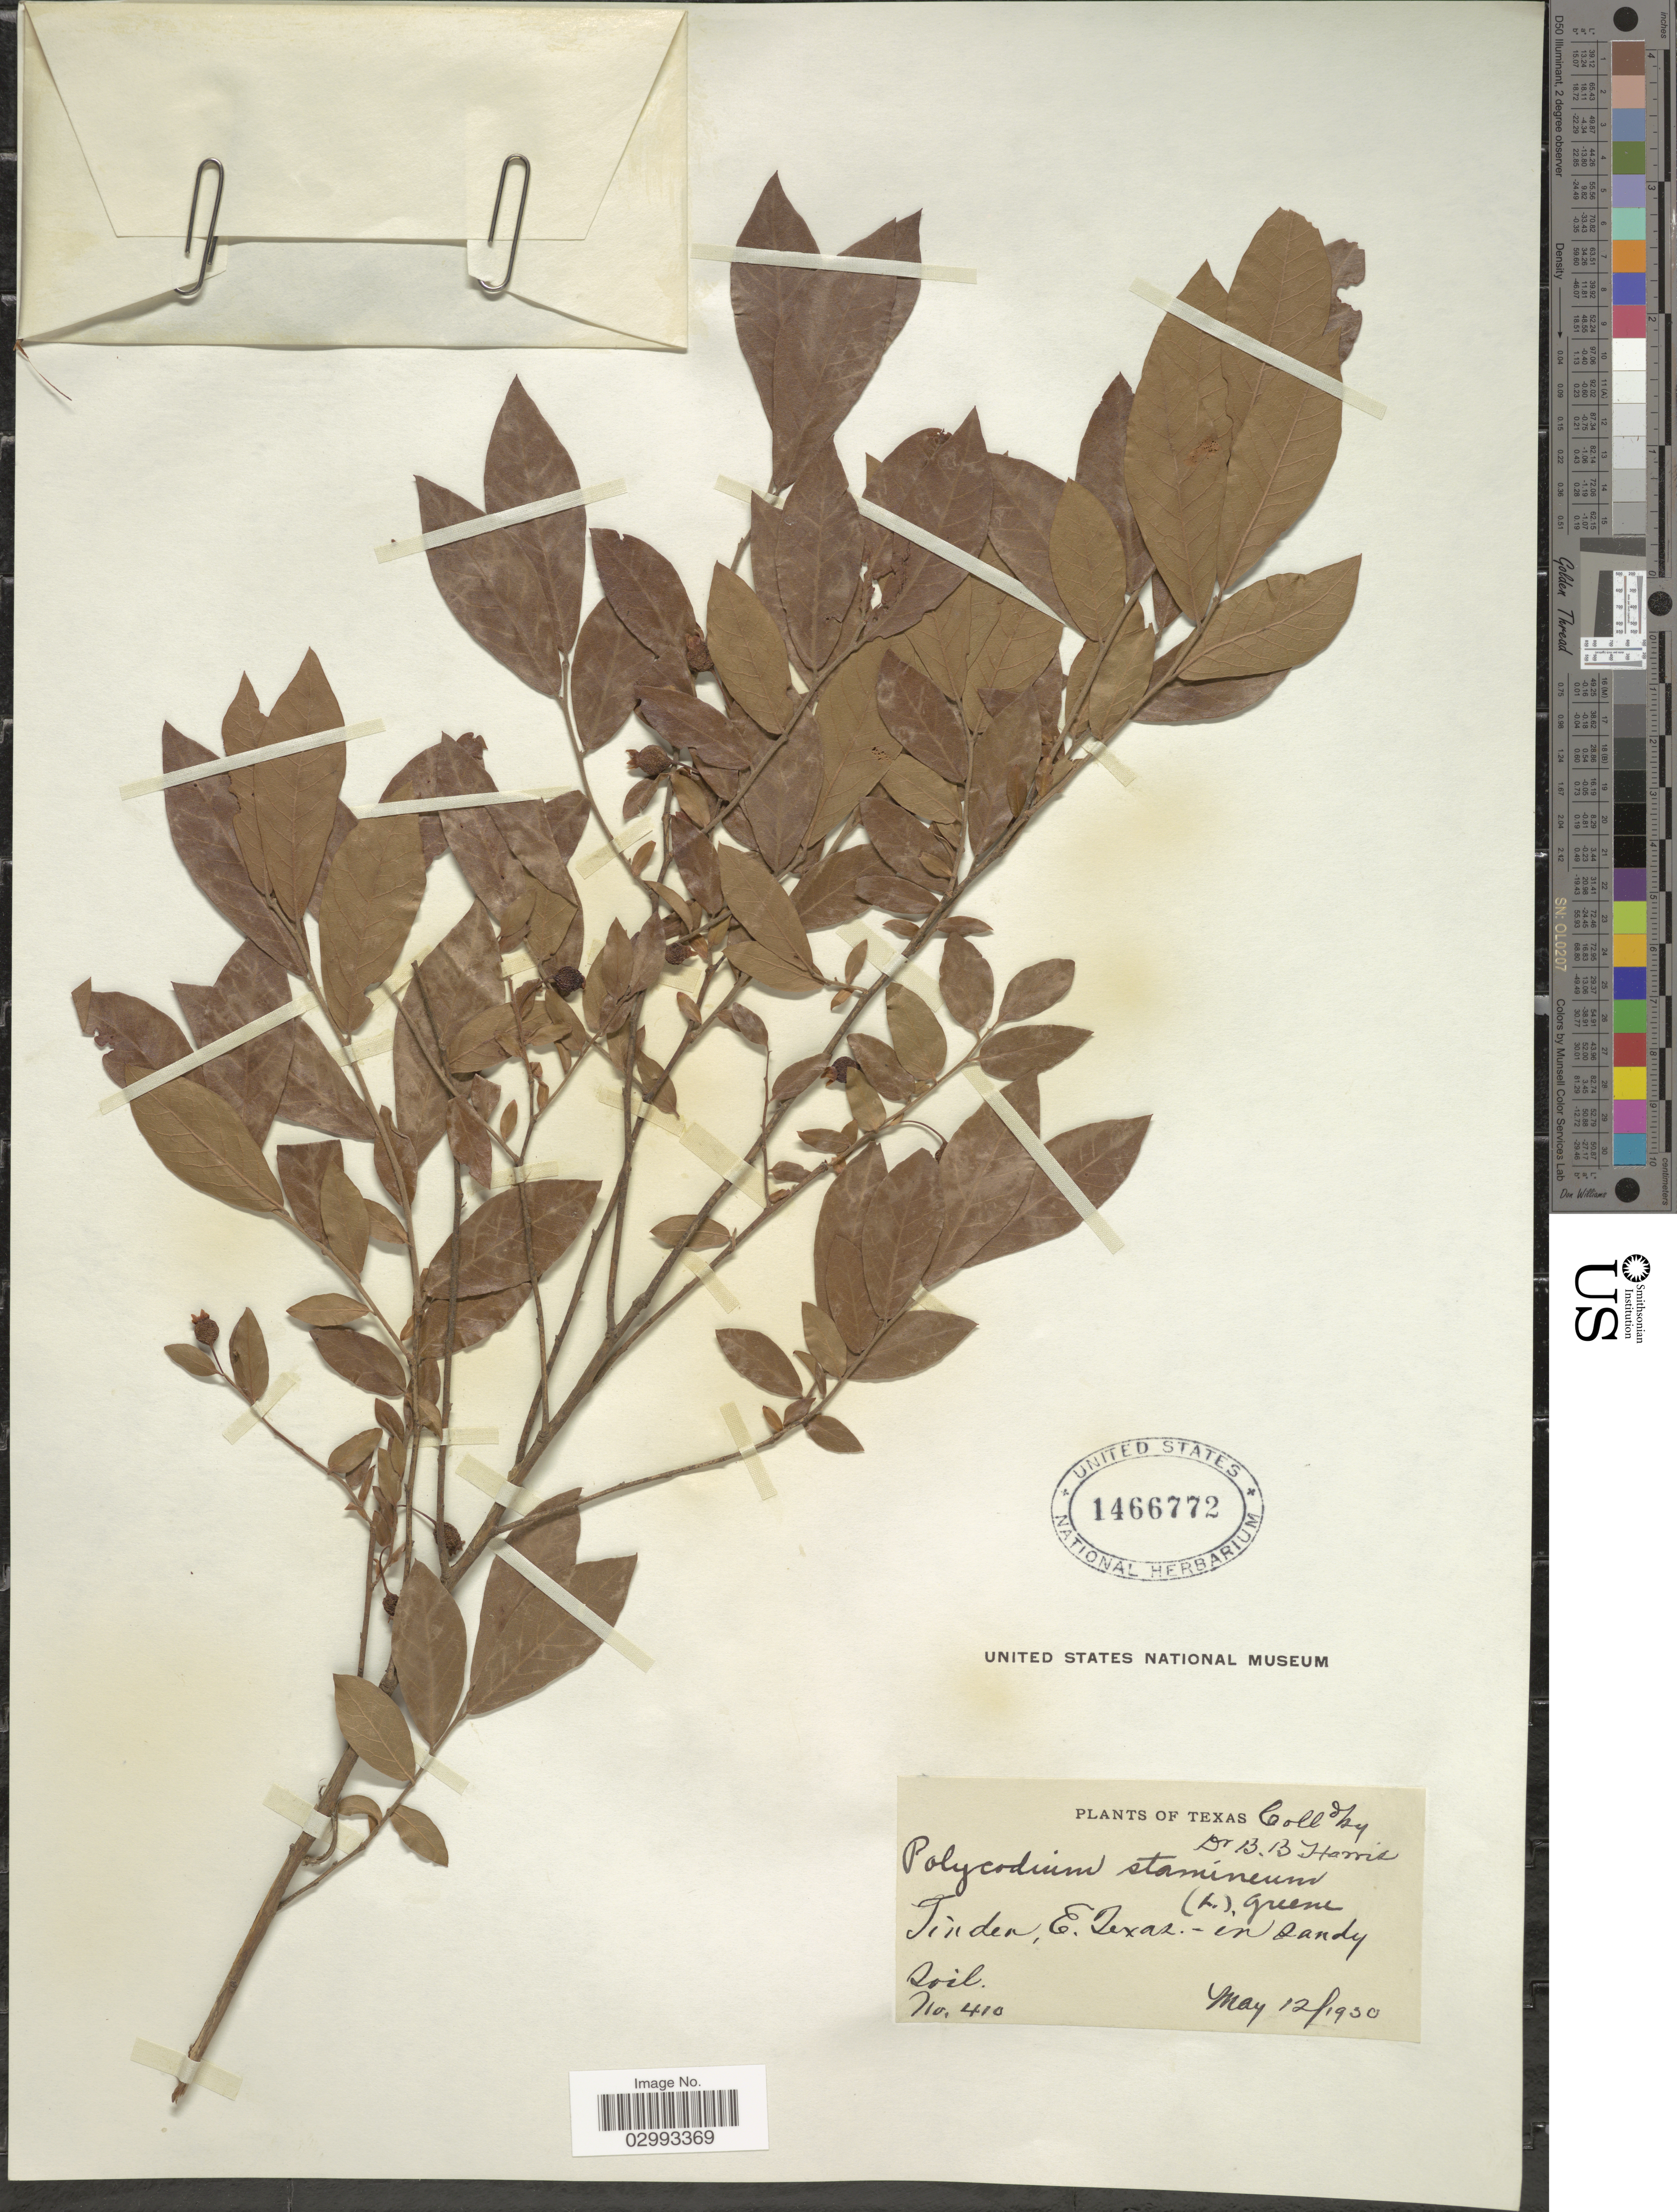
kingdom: Plantae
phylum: Tracheophyta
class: Magnoliopsida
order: Ericales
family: Ericaceae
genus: Polycodium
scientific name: Polycodium stamineum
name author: (L.) Greene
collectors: B. B. Harris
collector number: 410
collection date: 1930-05-12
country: United States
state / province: Texas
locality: Linden, E. Texas.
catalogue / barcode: US 1466772